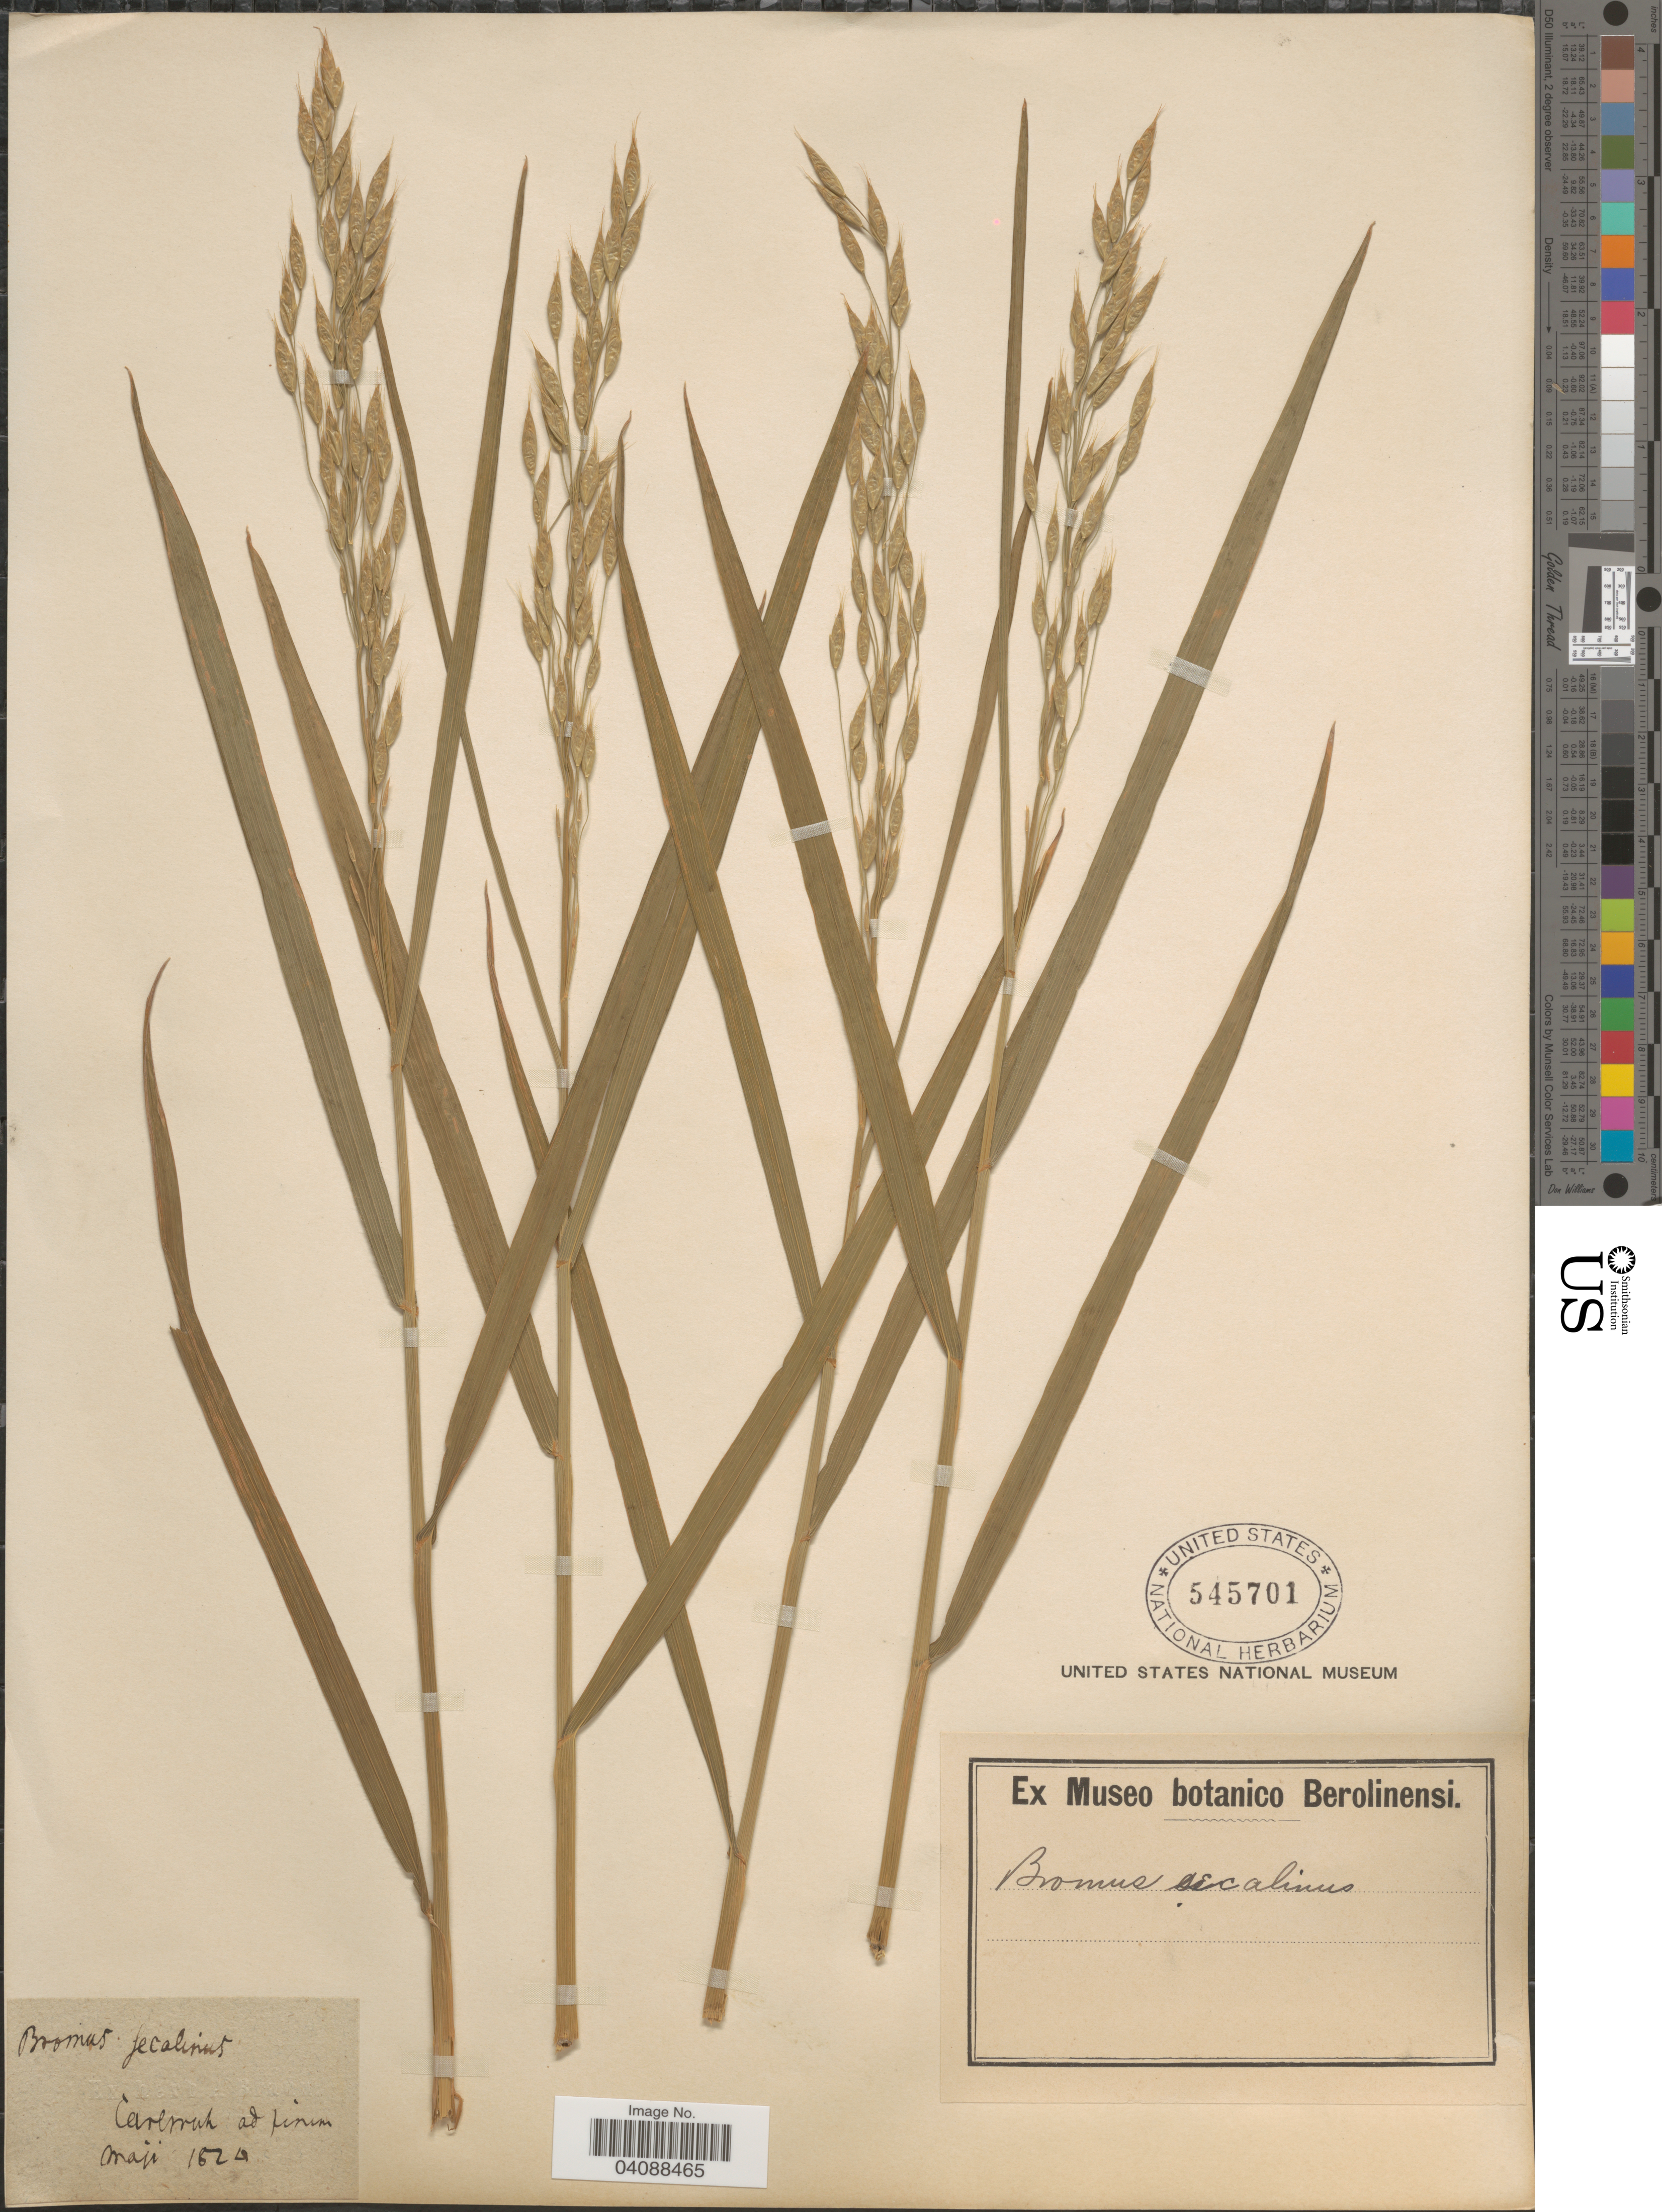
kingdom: Plantae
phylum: Tracheophyta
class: Liliopsida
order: Poales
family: Poaceae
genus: Bromus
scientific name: Bromus secalinus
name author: L.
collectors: ex Museo Botanico Berolinensi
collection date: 1824-05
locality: Carlmah ad pinim.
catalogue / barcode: US 545701